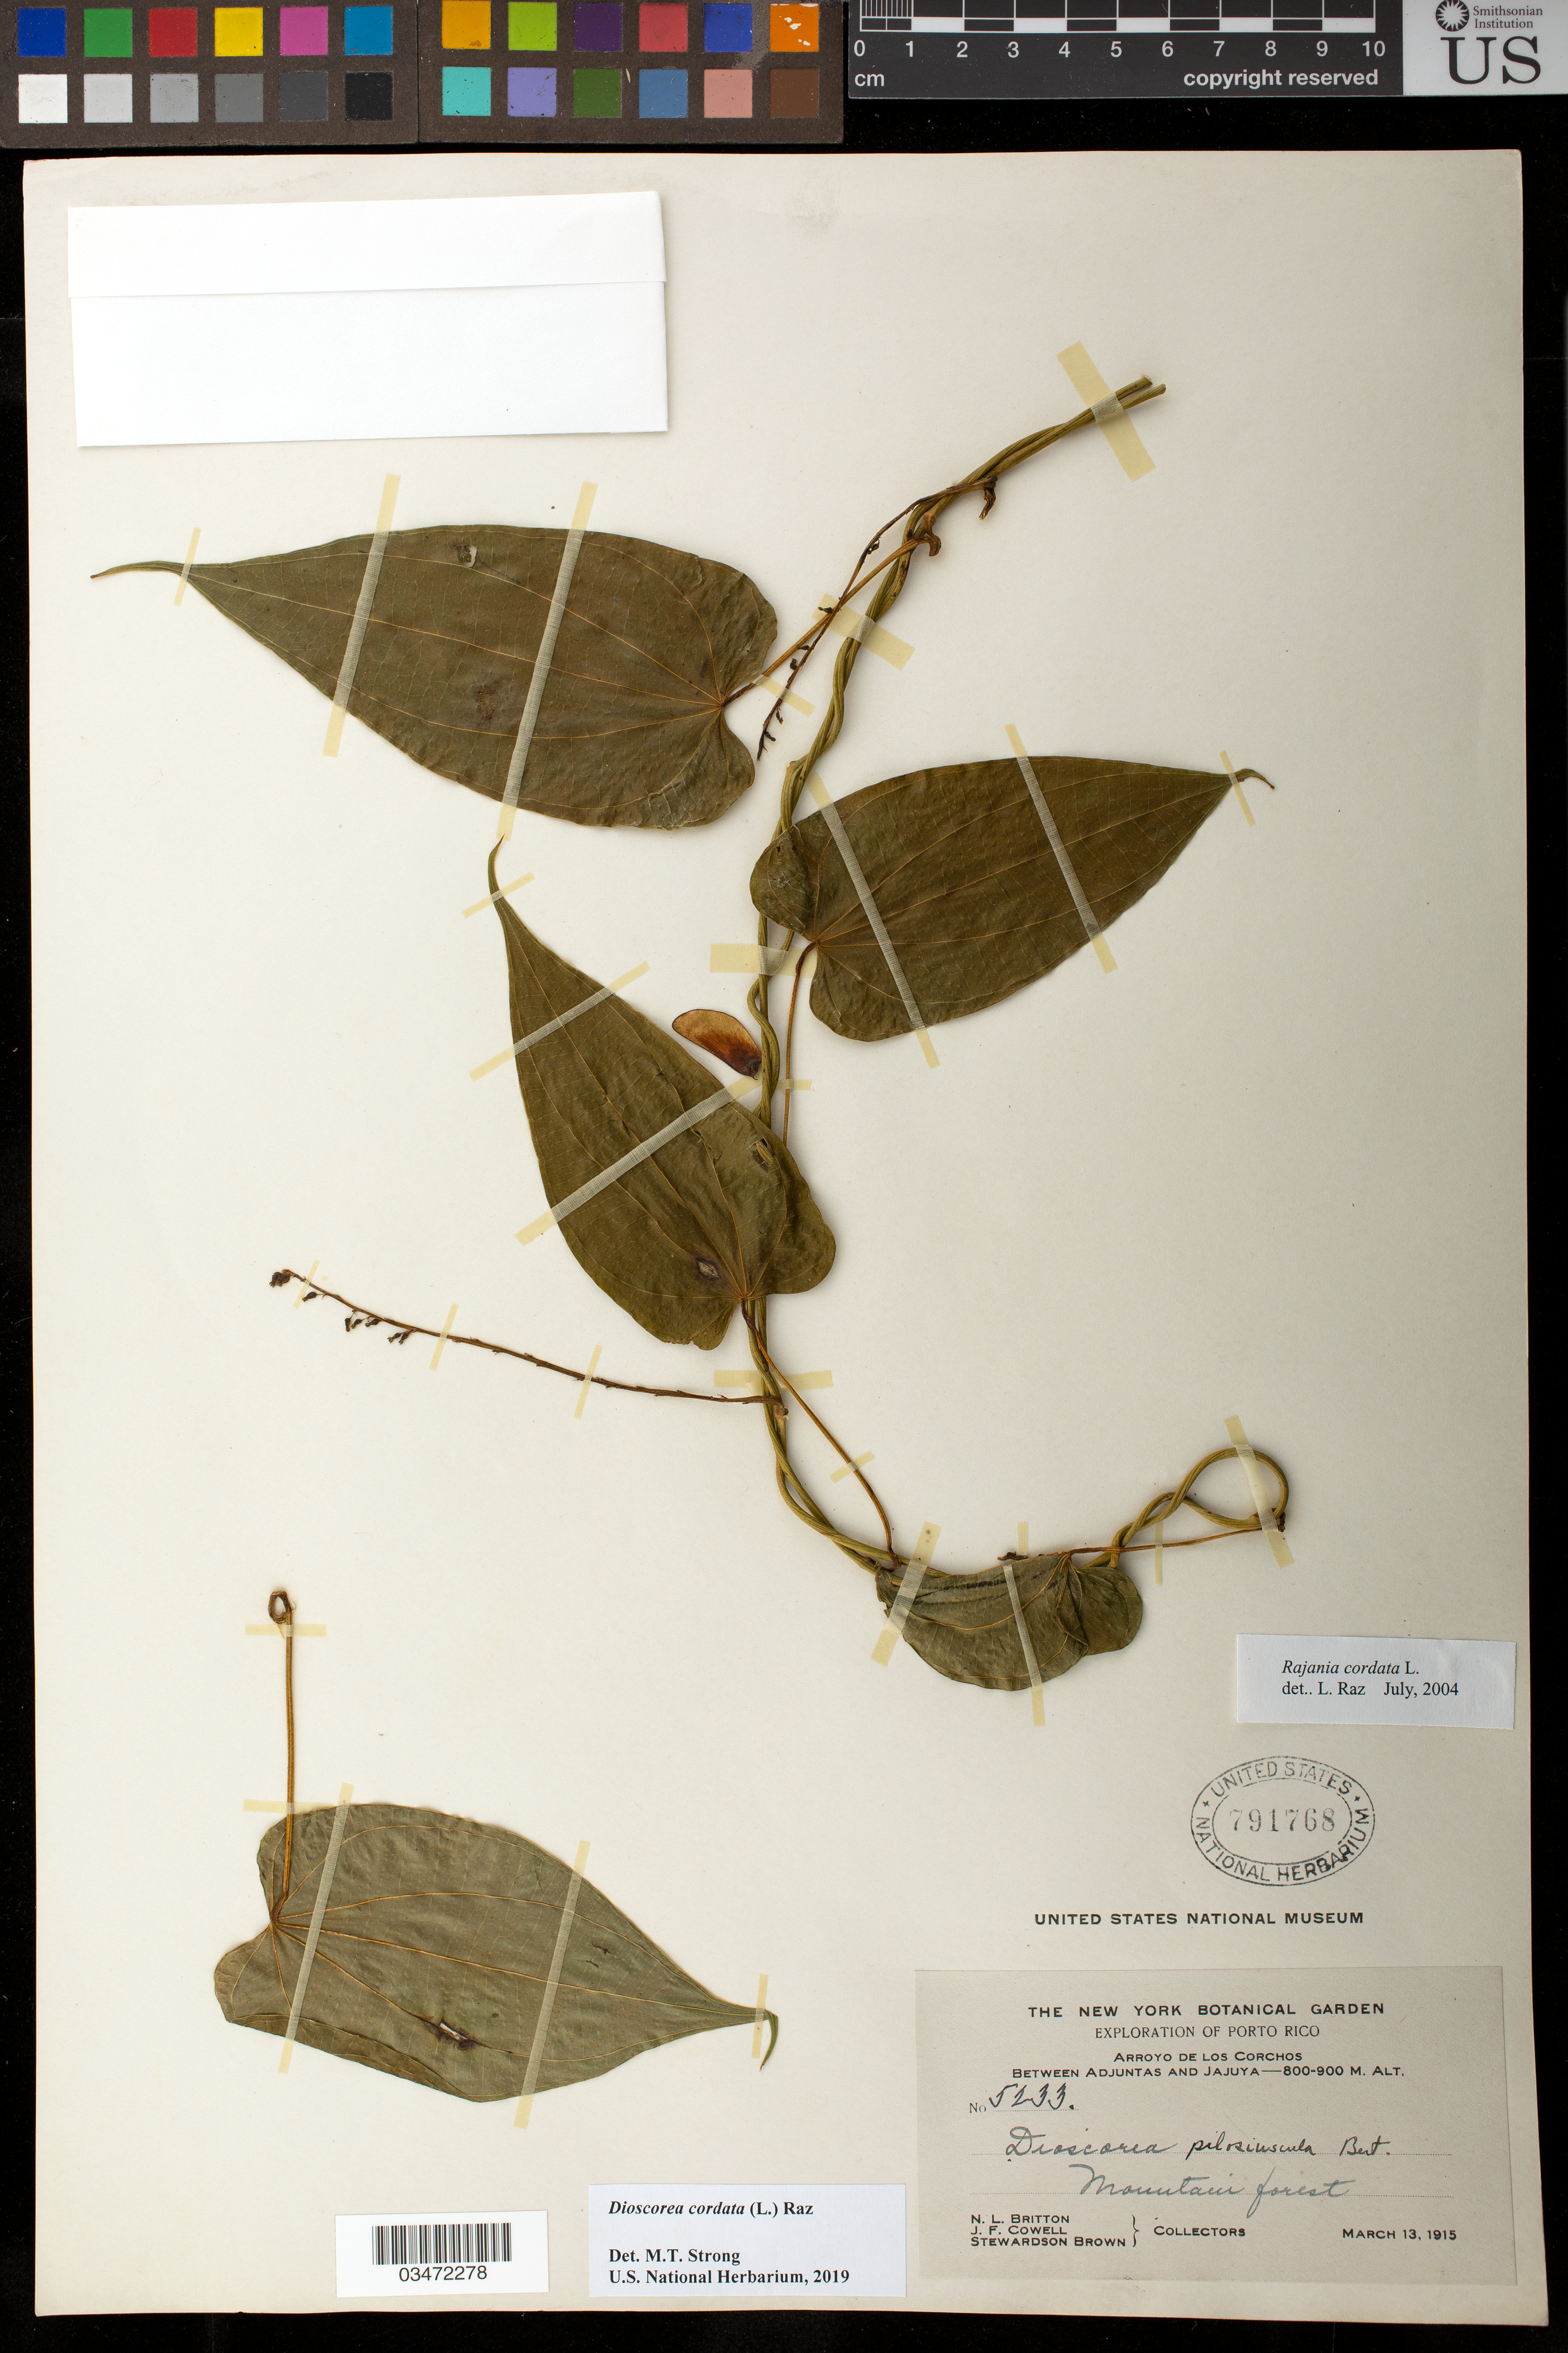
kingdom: Plantae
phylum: Tracheophyta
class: Liliopsida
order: Dioscoreales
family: Dioscoreaceae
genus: Dioscorea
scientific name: Dioscorea cordata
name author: (L.) Raz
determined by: Strong, M. T., (US), Smithsonian Institution - National Museum of Natural History (UNITED STATES)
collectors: N. Britton, J. F. Cowell & S. Brown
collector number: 5233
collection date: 1915-03-13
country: Puerto Rico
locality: Arroyos de Los Corchos, between Adjuntas and Jajuya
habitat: Mountain forest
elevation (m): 800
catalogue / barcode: US 791768